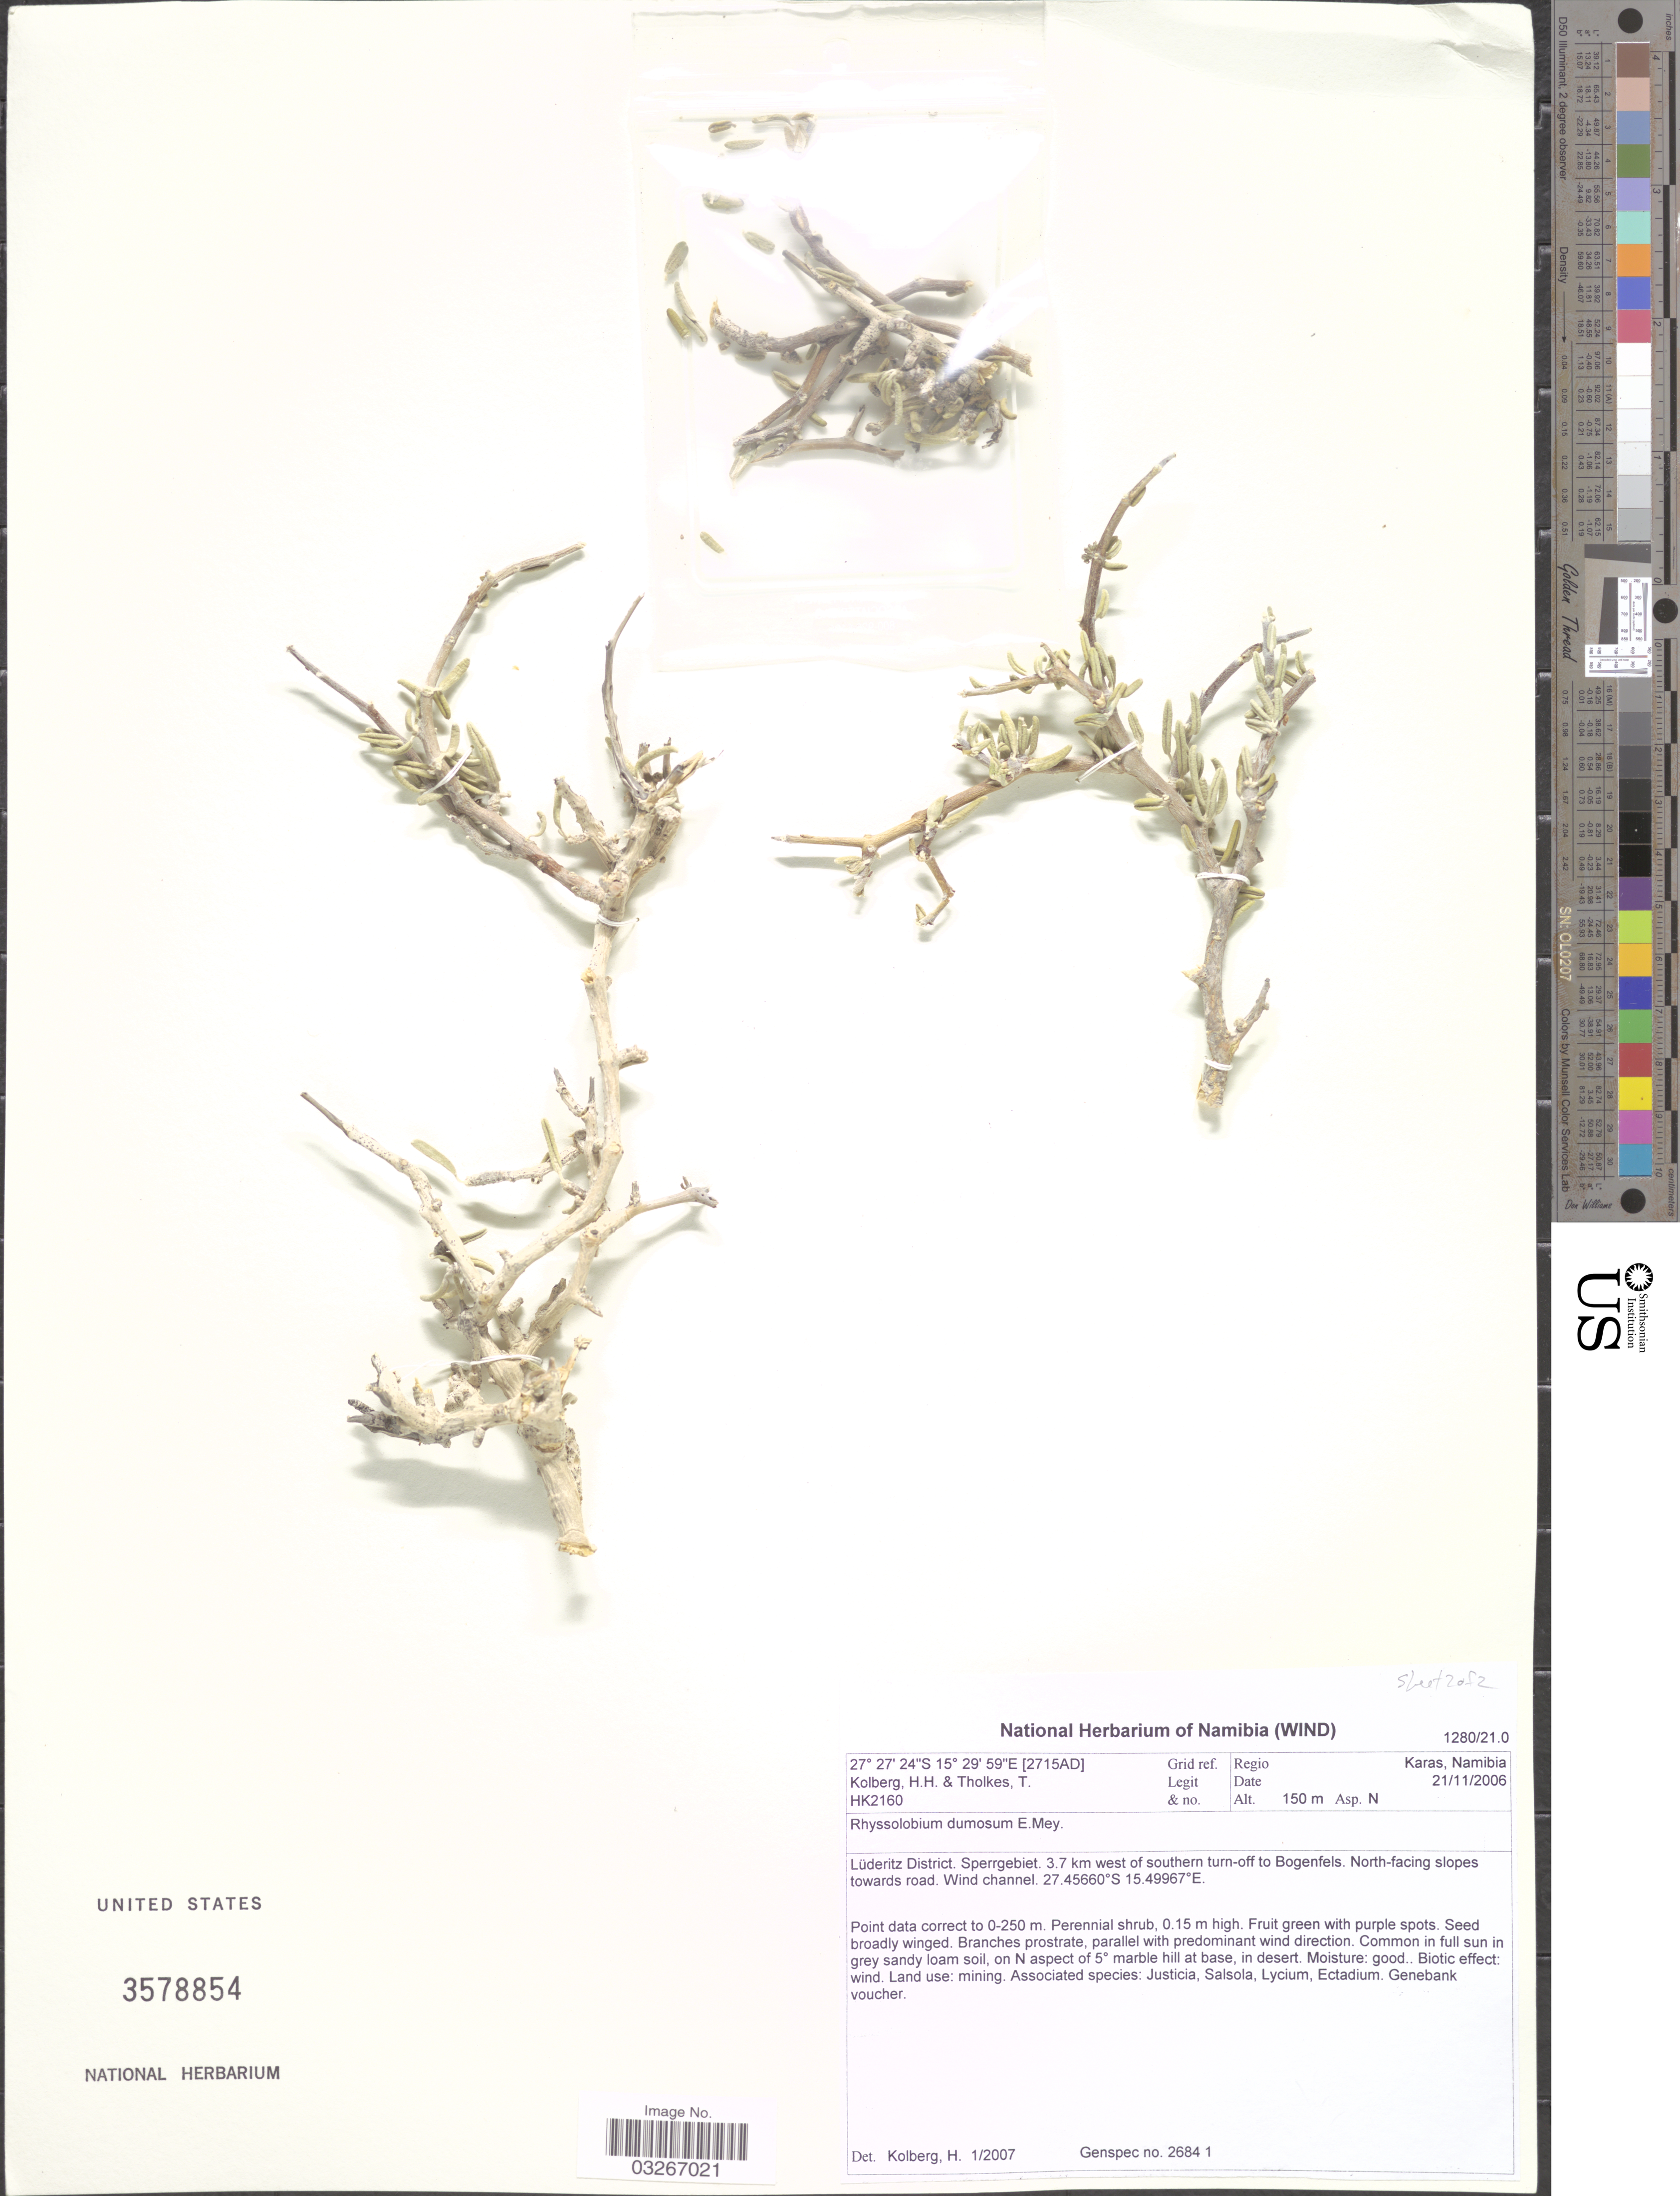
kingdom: Plantae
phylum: Tracheophyta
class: Magnoliopsida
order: Gentianales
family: Apocynaceae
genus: Rhyssolobium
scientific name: Rhyssolobium dumosum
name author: E. Mey.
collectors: H. H. Kolberg & T. Tholkes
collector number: HK2160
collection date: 2006-11-21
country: Namibia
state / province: Karas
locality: [2715AD] Grid ref. Regio Karas. Lüderitz District. Sperrgebiet. 3.7 km west of southern turn-off to Bogenfels. North-facing slopes towards road.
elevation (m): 150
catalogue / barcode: US 3578854